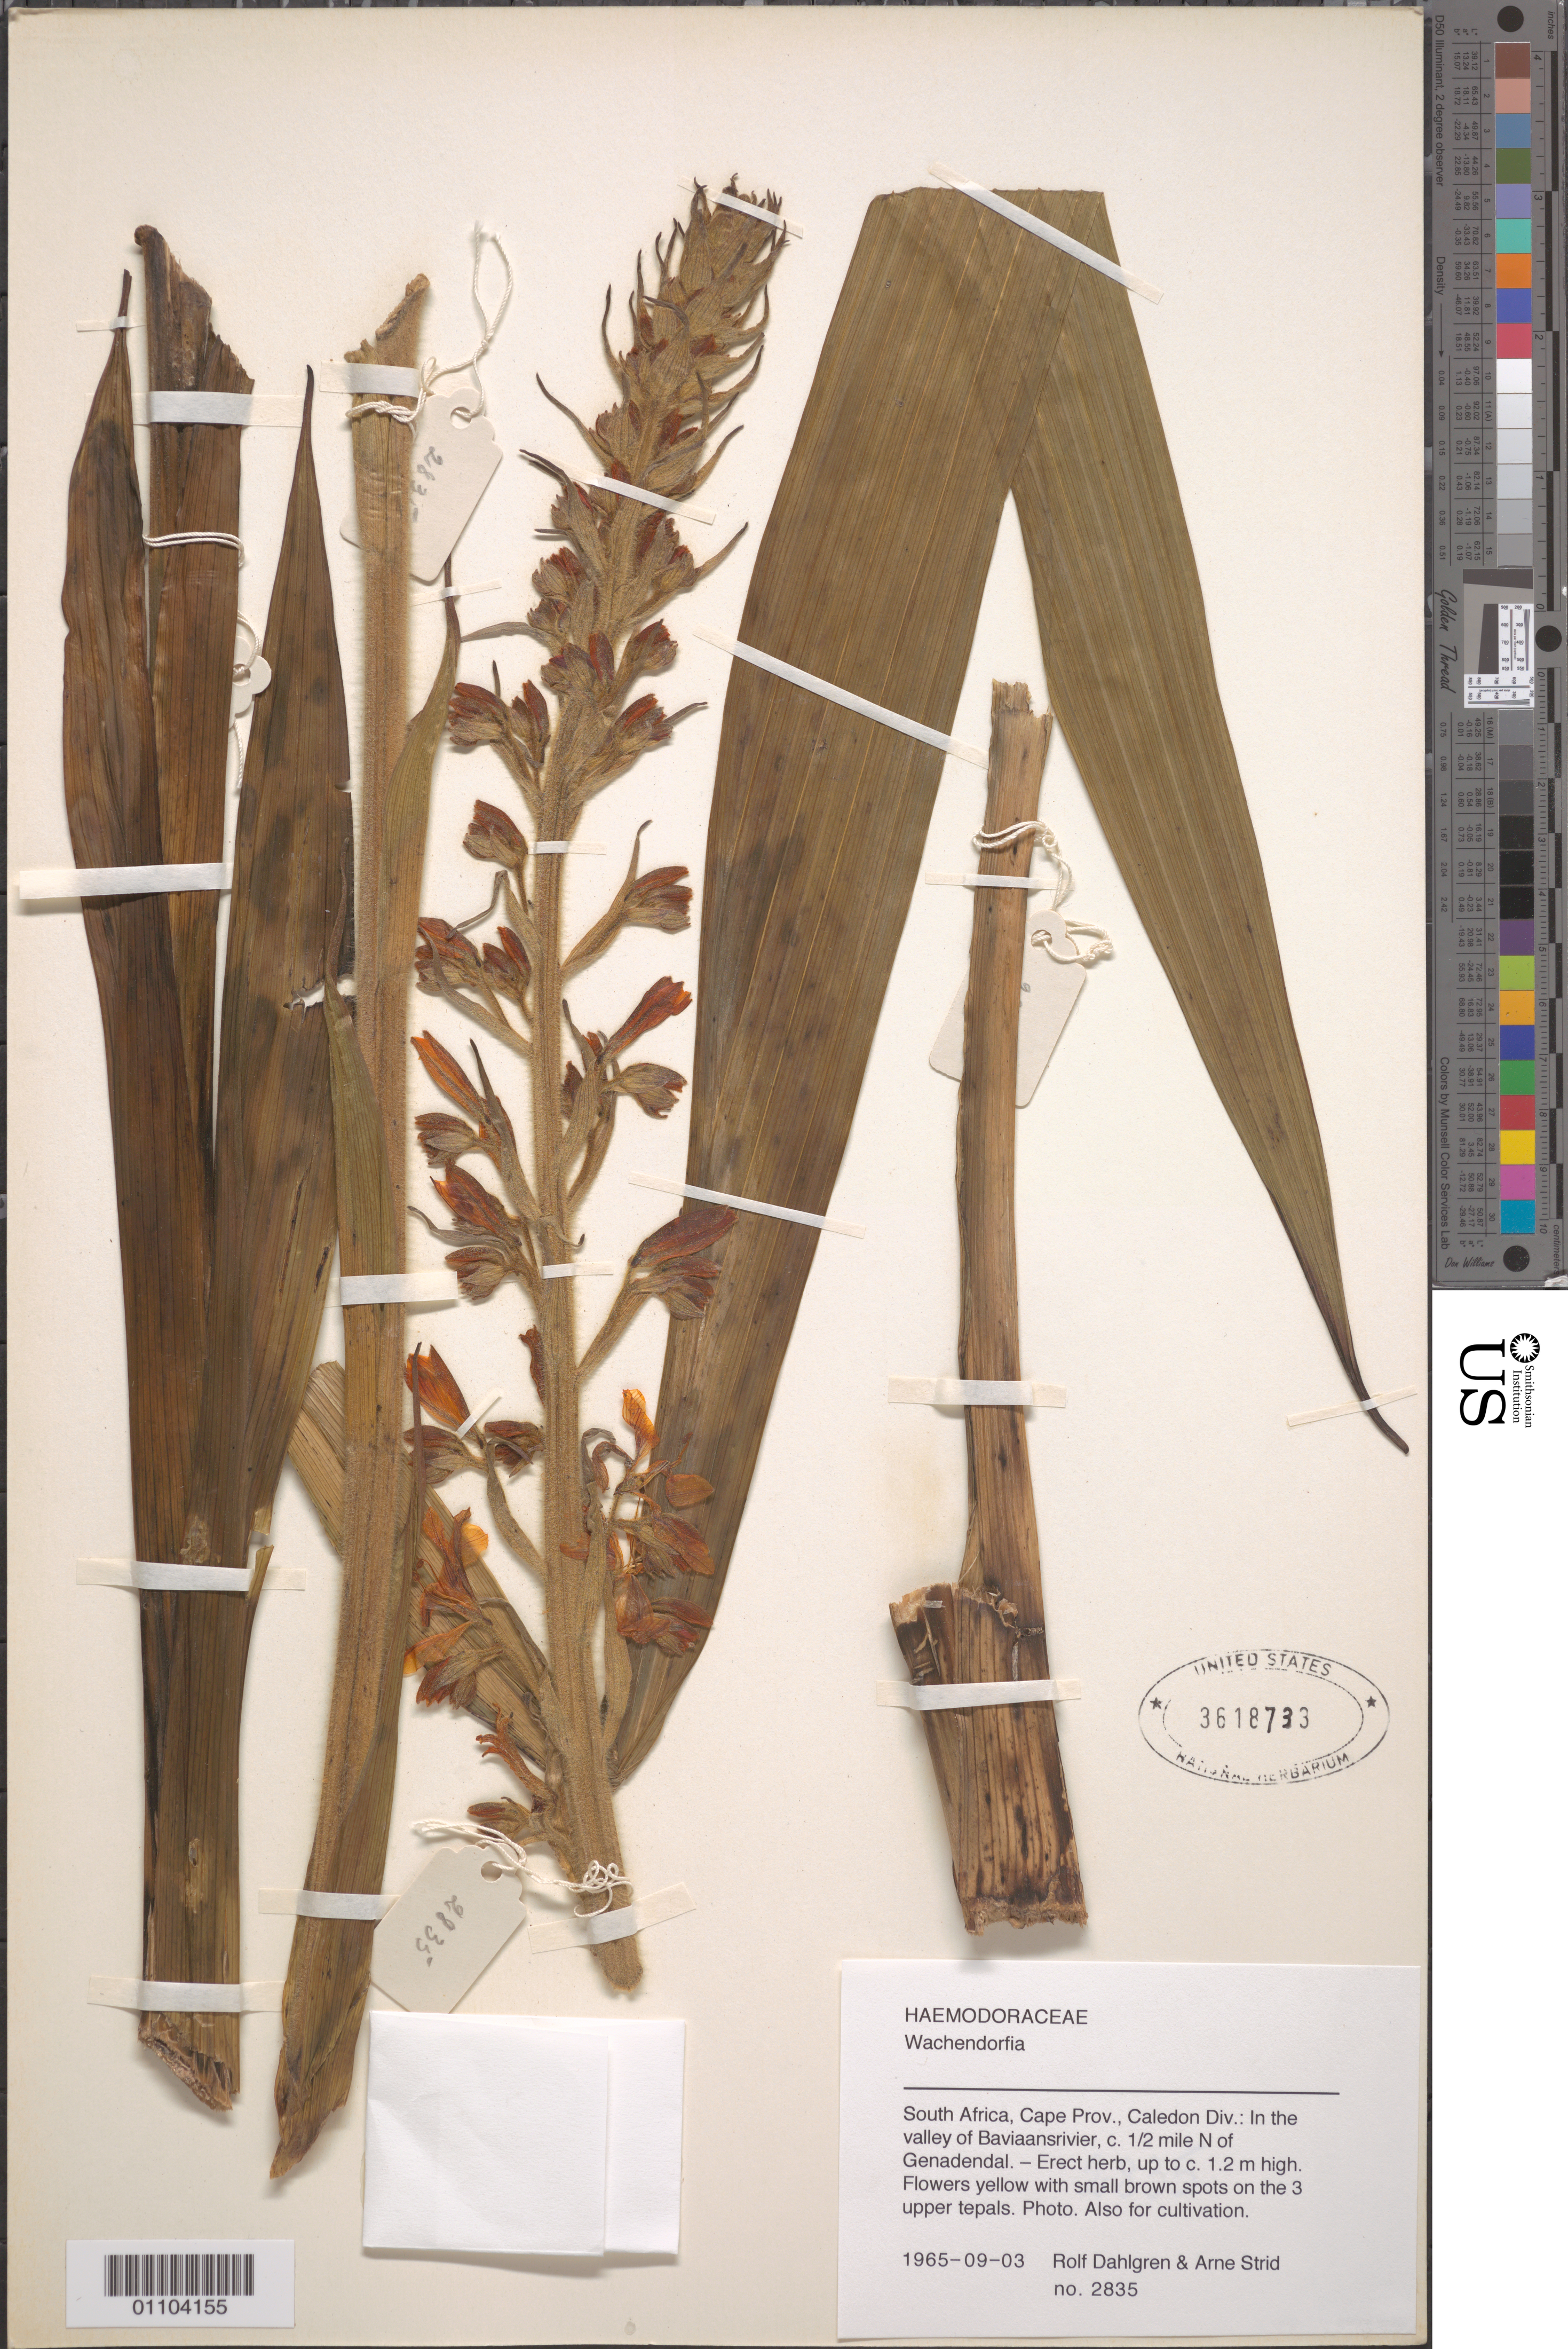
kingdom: Plantae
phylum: Tracheophyta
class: Liliopsida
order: Commelinales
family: Haemodoraceae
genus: Wachendorfia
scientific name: Wachendorfia sp.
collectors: R. Dahlgren & A. Strid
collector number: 2835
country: South Africa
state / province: Western Cape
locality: In the valley of Baviaansrivier, N of Genadendal. Caledon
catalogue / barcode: US 3618733